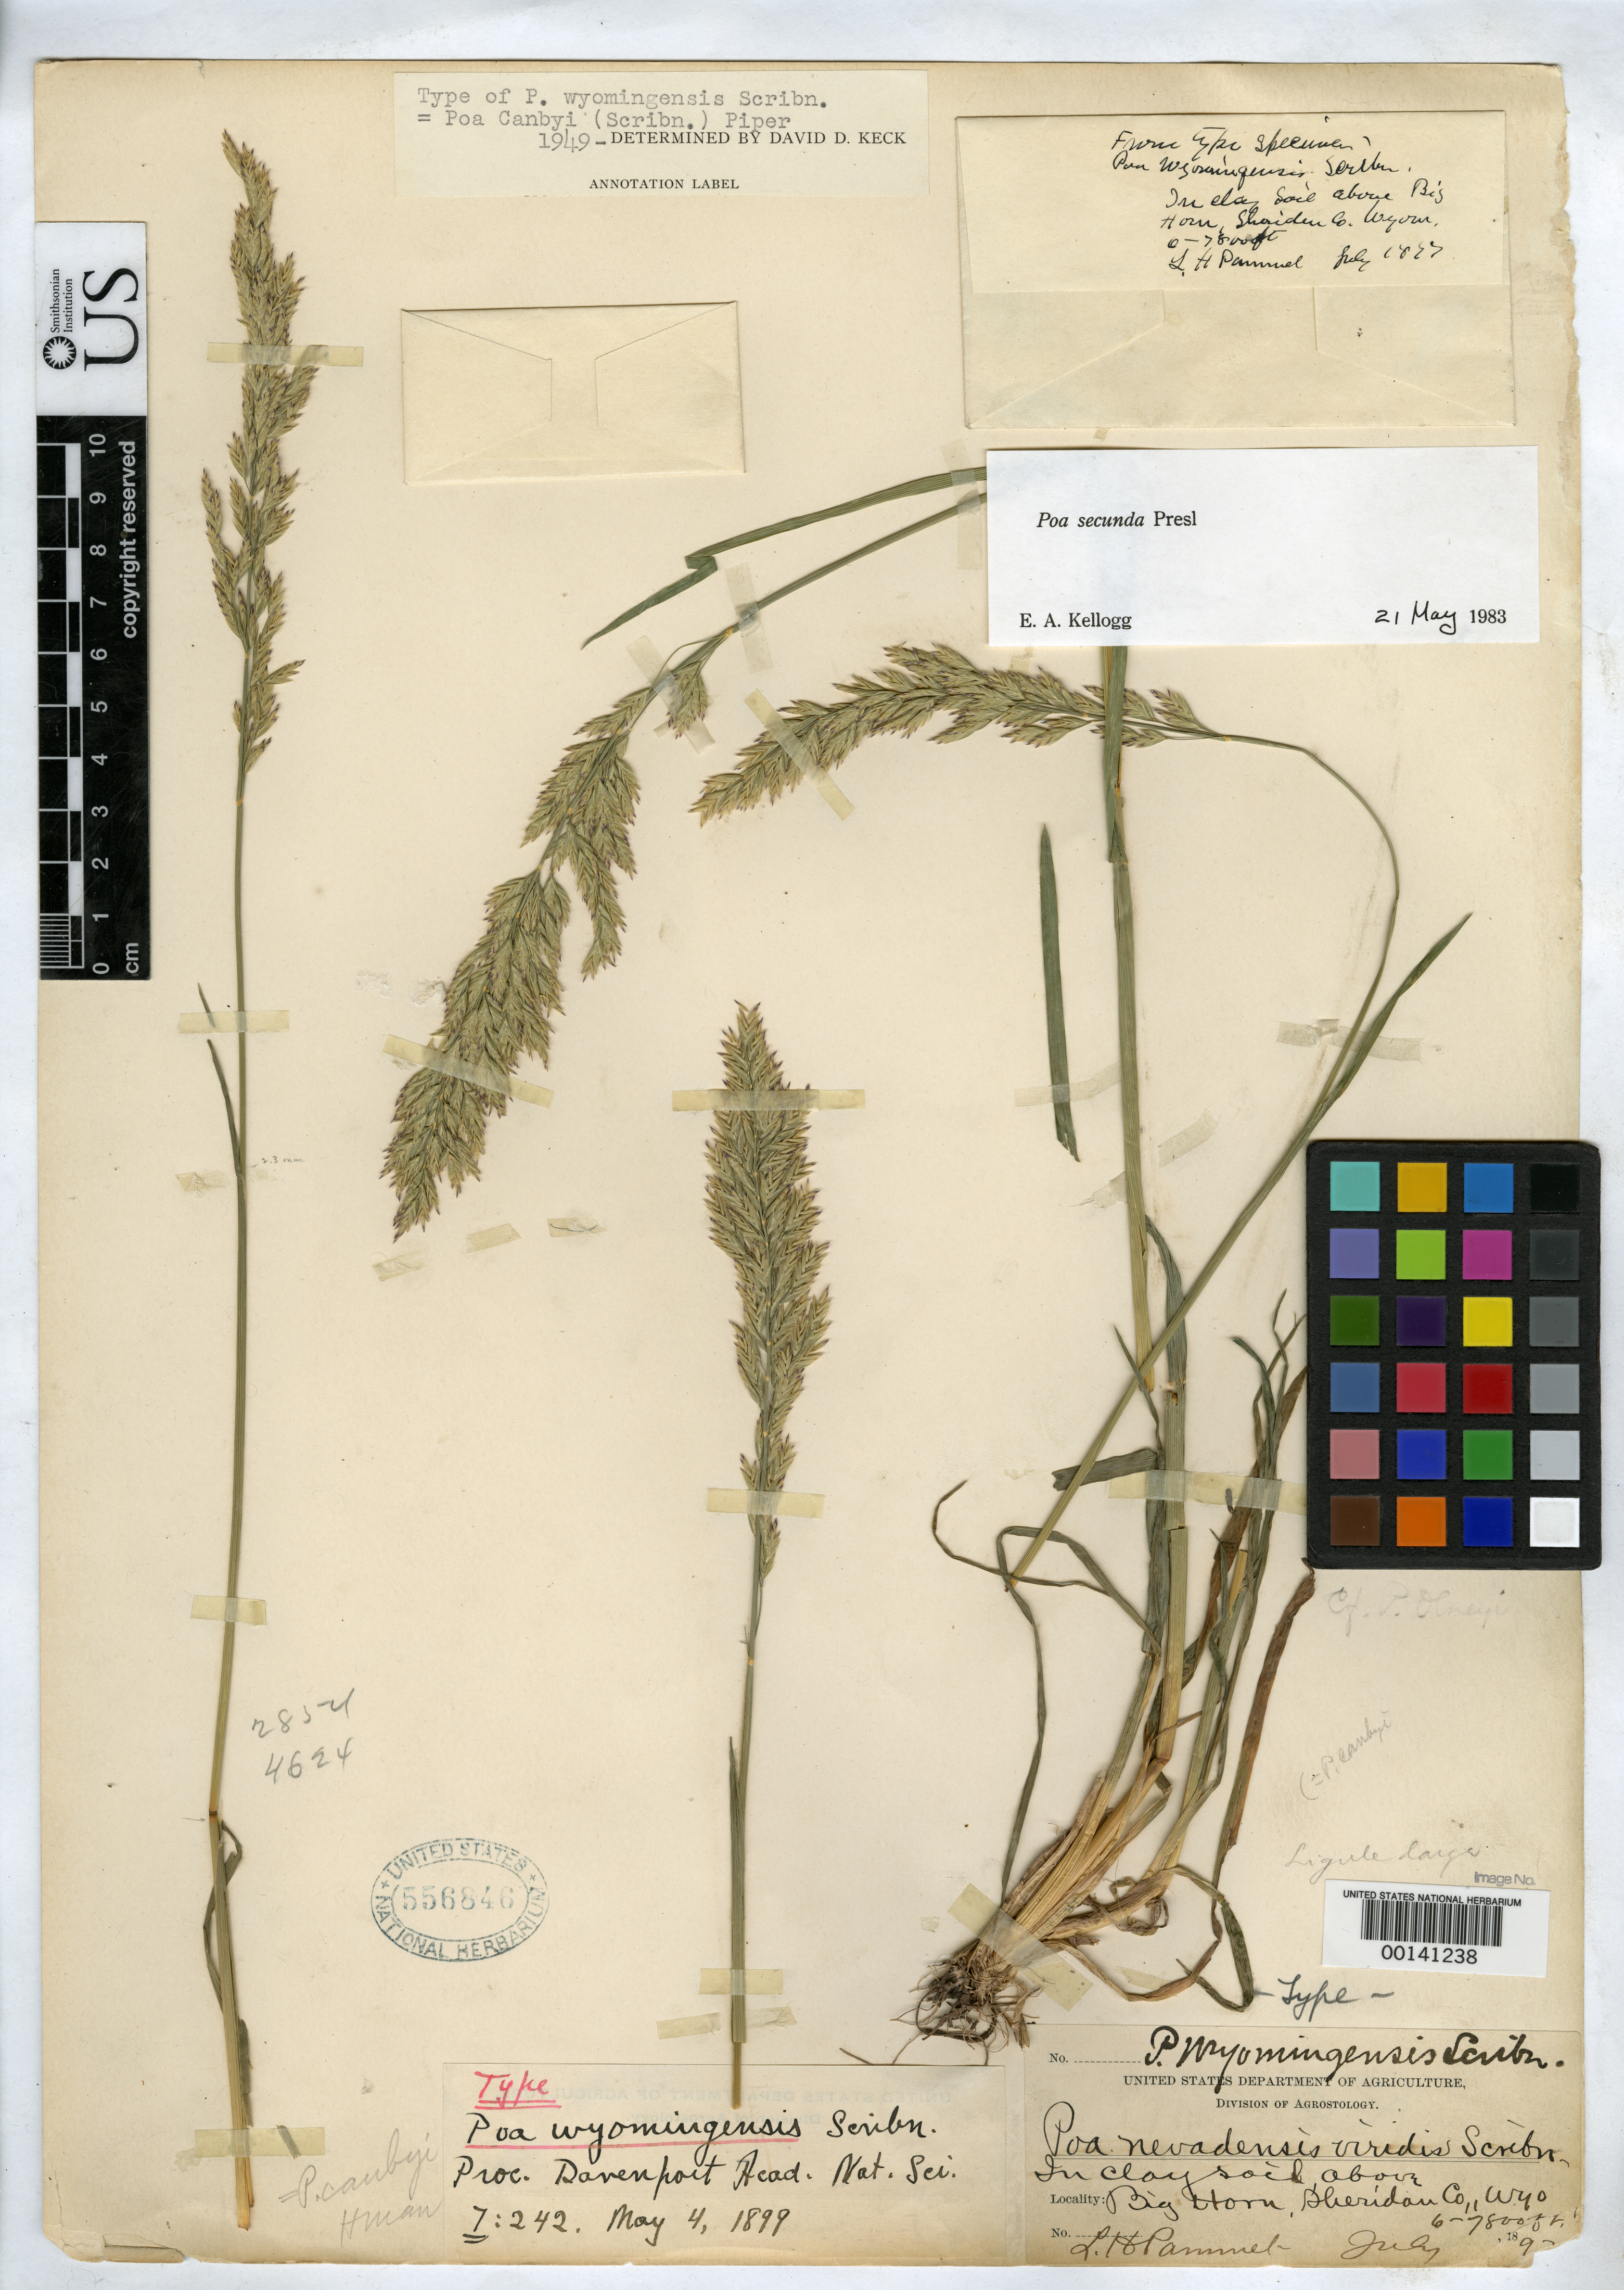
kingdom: Plantae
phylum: Tracheophyta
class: Liliopsida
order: Poales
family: Poaceae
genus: Poa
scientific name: Poa wyomingensis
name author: Scribn. ex Pammel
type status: Holotype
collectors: L. Pammel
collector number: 192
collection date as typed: Jul 1897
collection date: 1897-07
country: United States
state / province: Wyoming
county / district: Sheridan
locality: Big Horn.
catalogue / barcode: US 556846